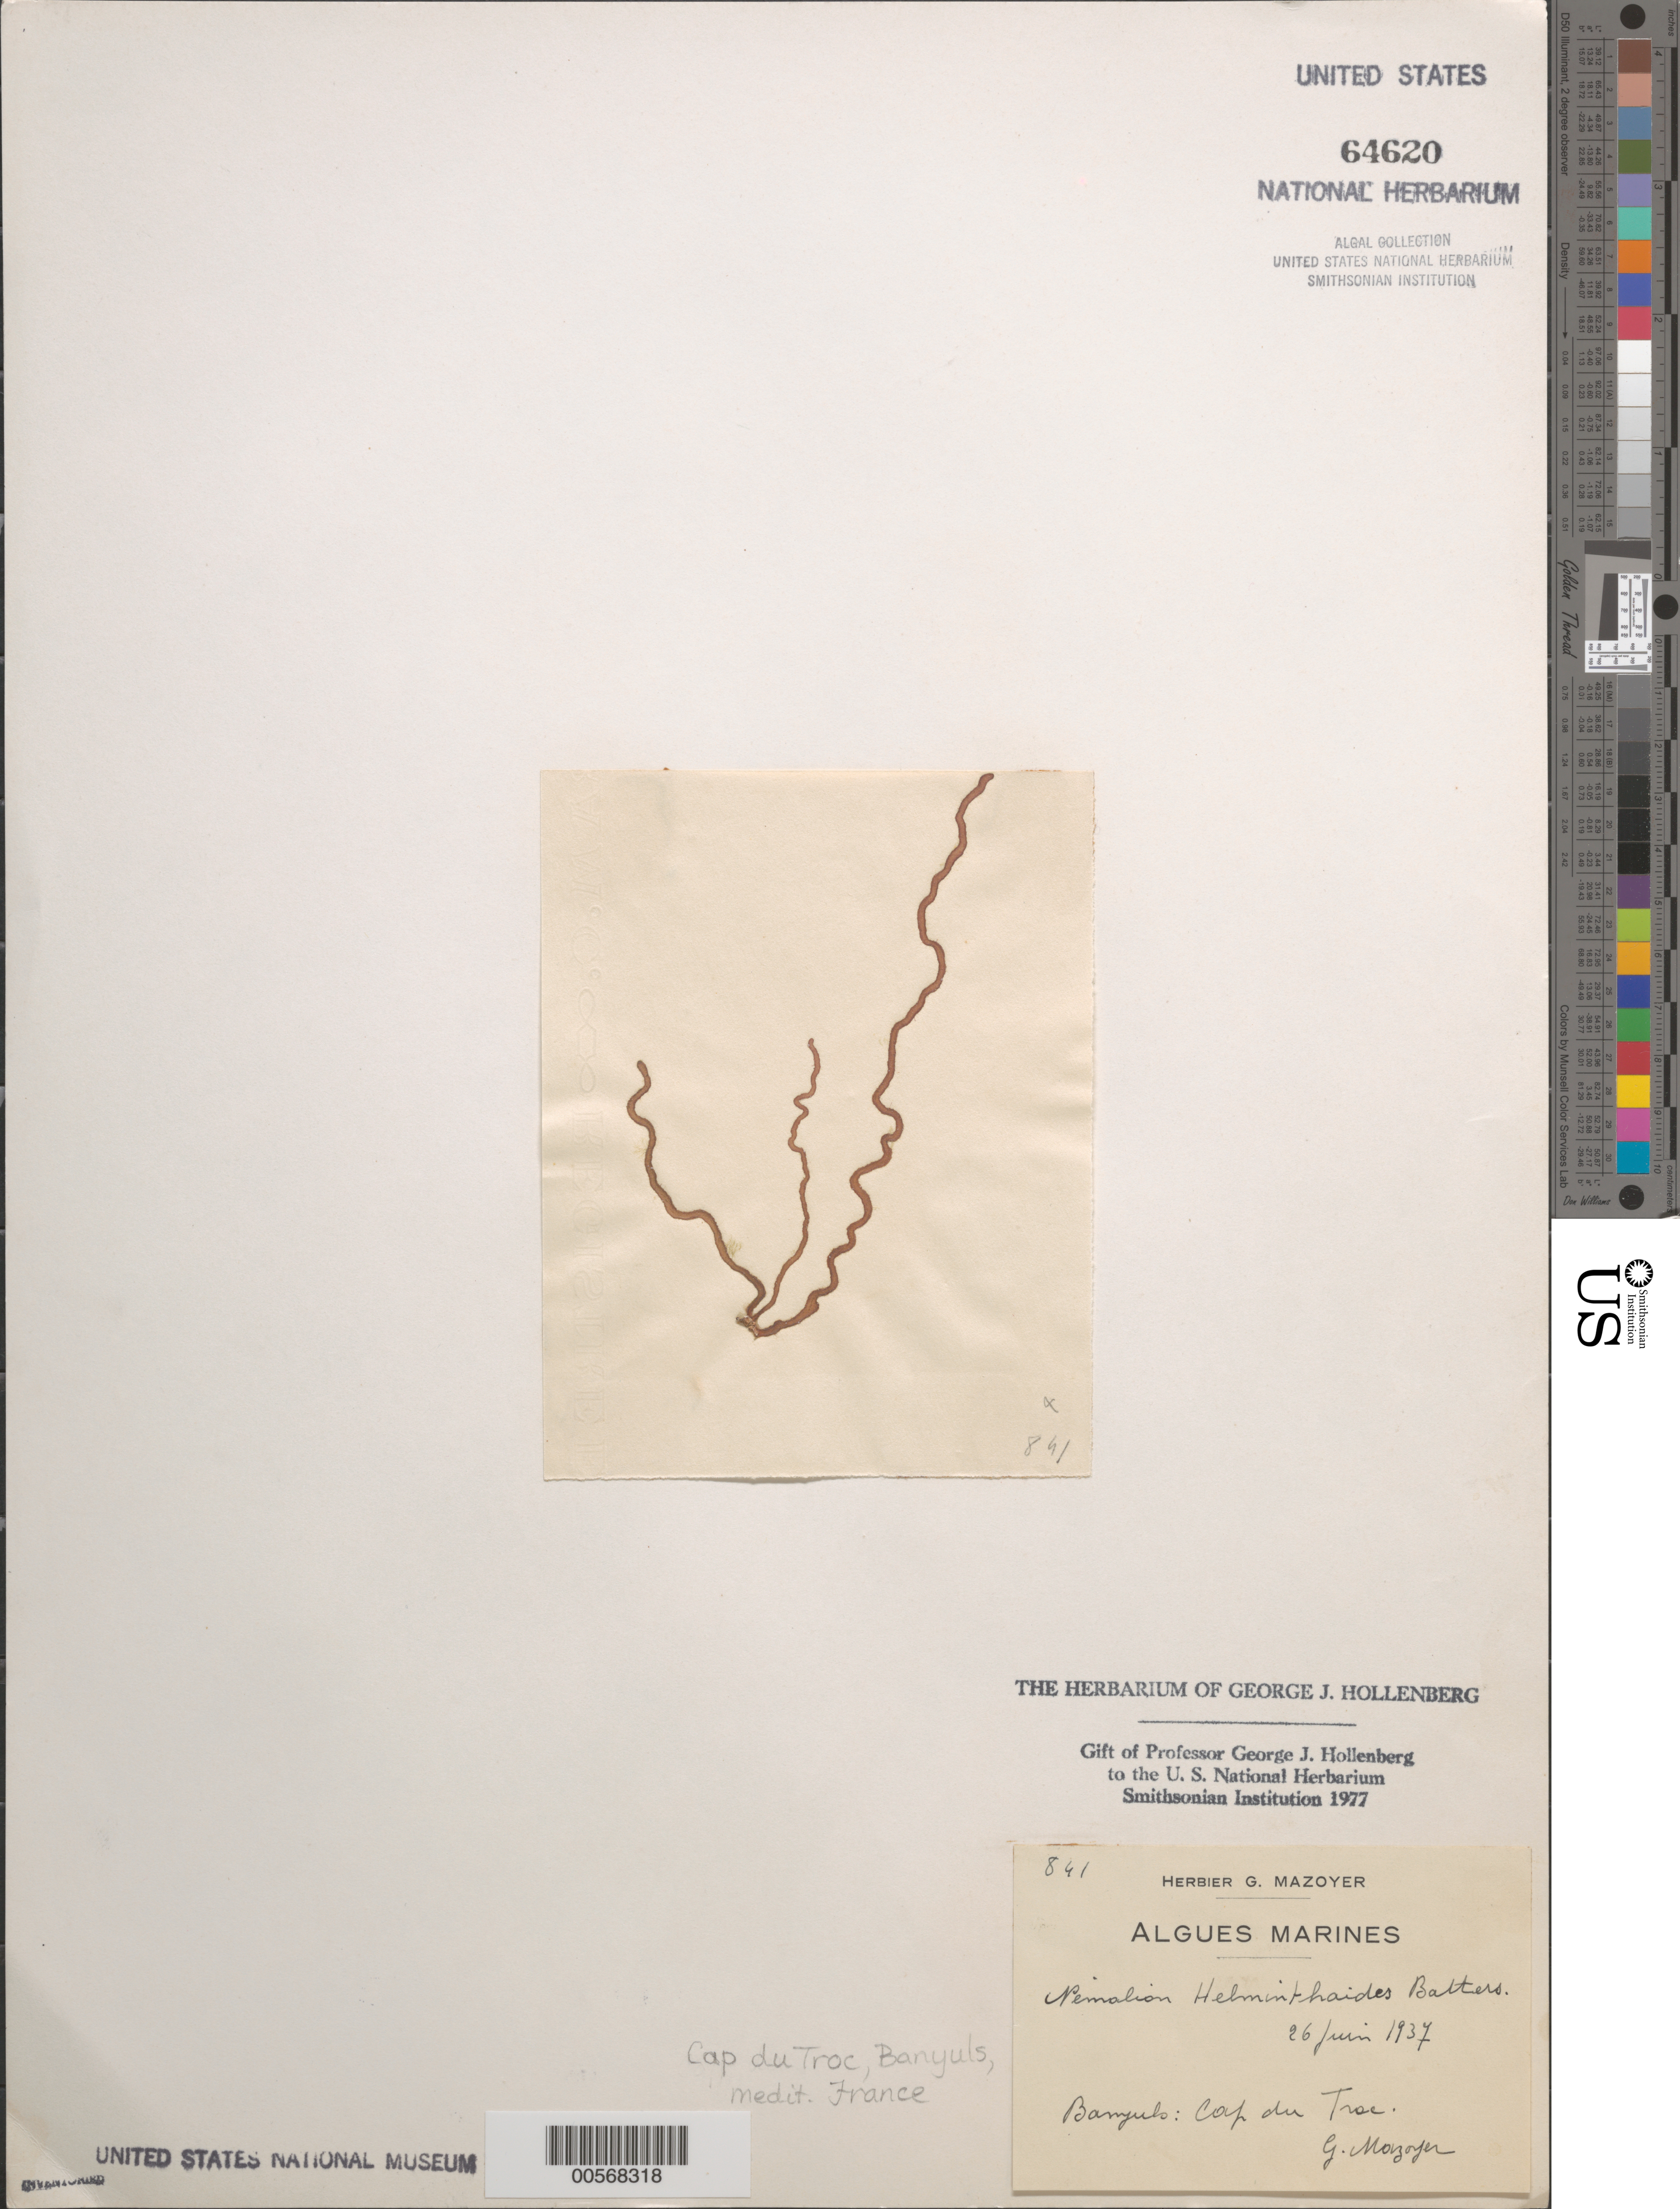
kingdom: Plantae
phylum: Rhodophyta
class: Florideophyceae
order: Nemaliales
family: Nemaliaceae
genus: Nemalion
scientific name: Nemalion multifidum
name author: (Lyngb.) Chauvin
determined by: Algae name updating Project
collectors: G. Feldman-Mazoyer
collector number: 841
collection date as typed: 26 Jun 1937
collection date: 1937-06-26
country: France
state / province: Occitanie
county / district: Pyrénées-Orientales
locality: Cap du Troc, Banyuls-sur-Mer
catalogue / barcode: US 64620